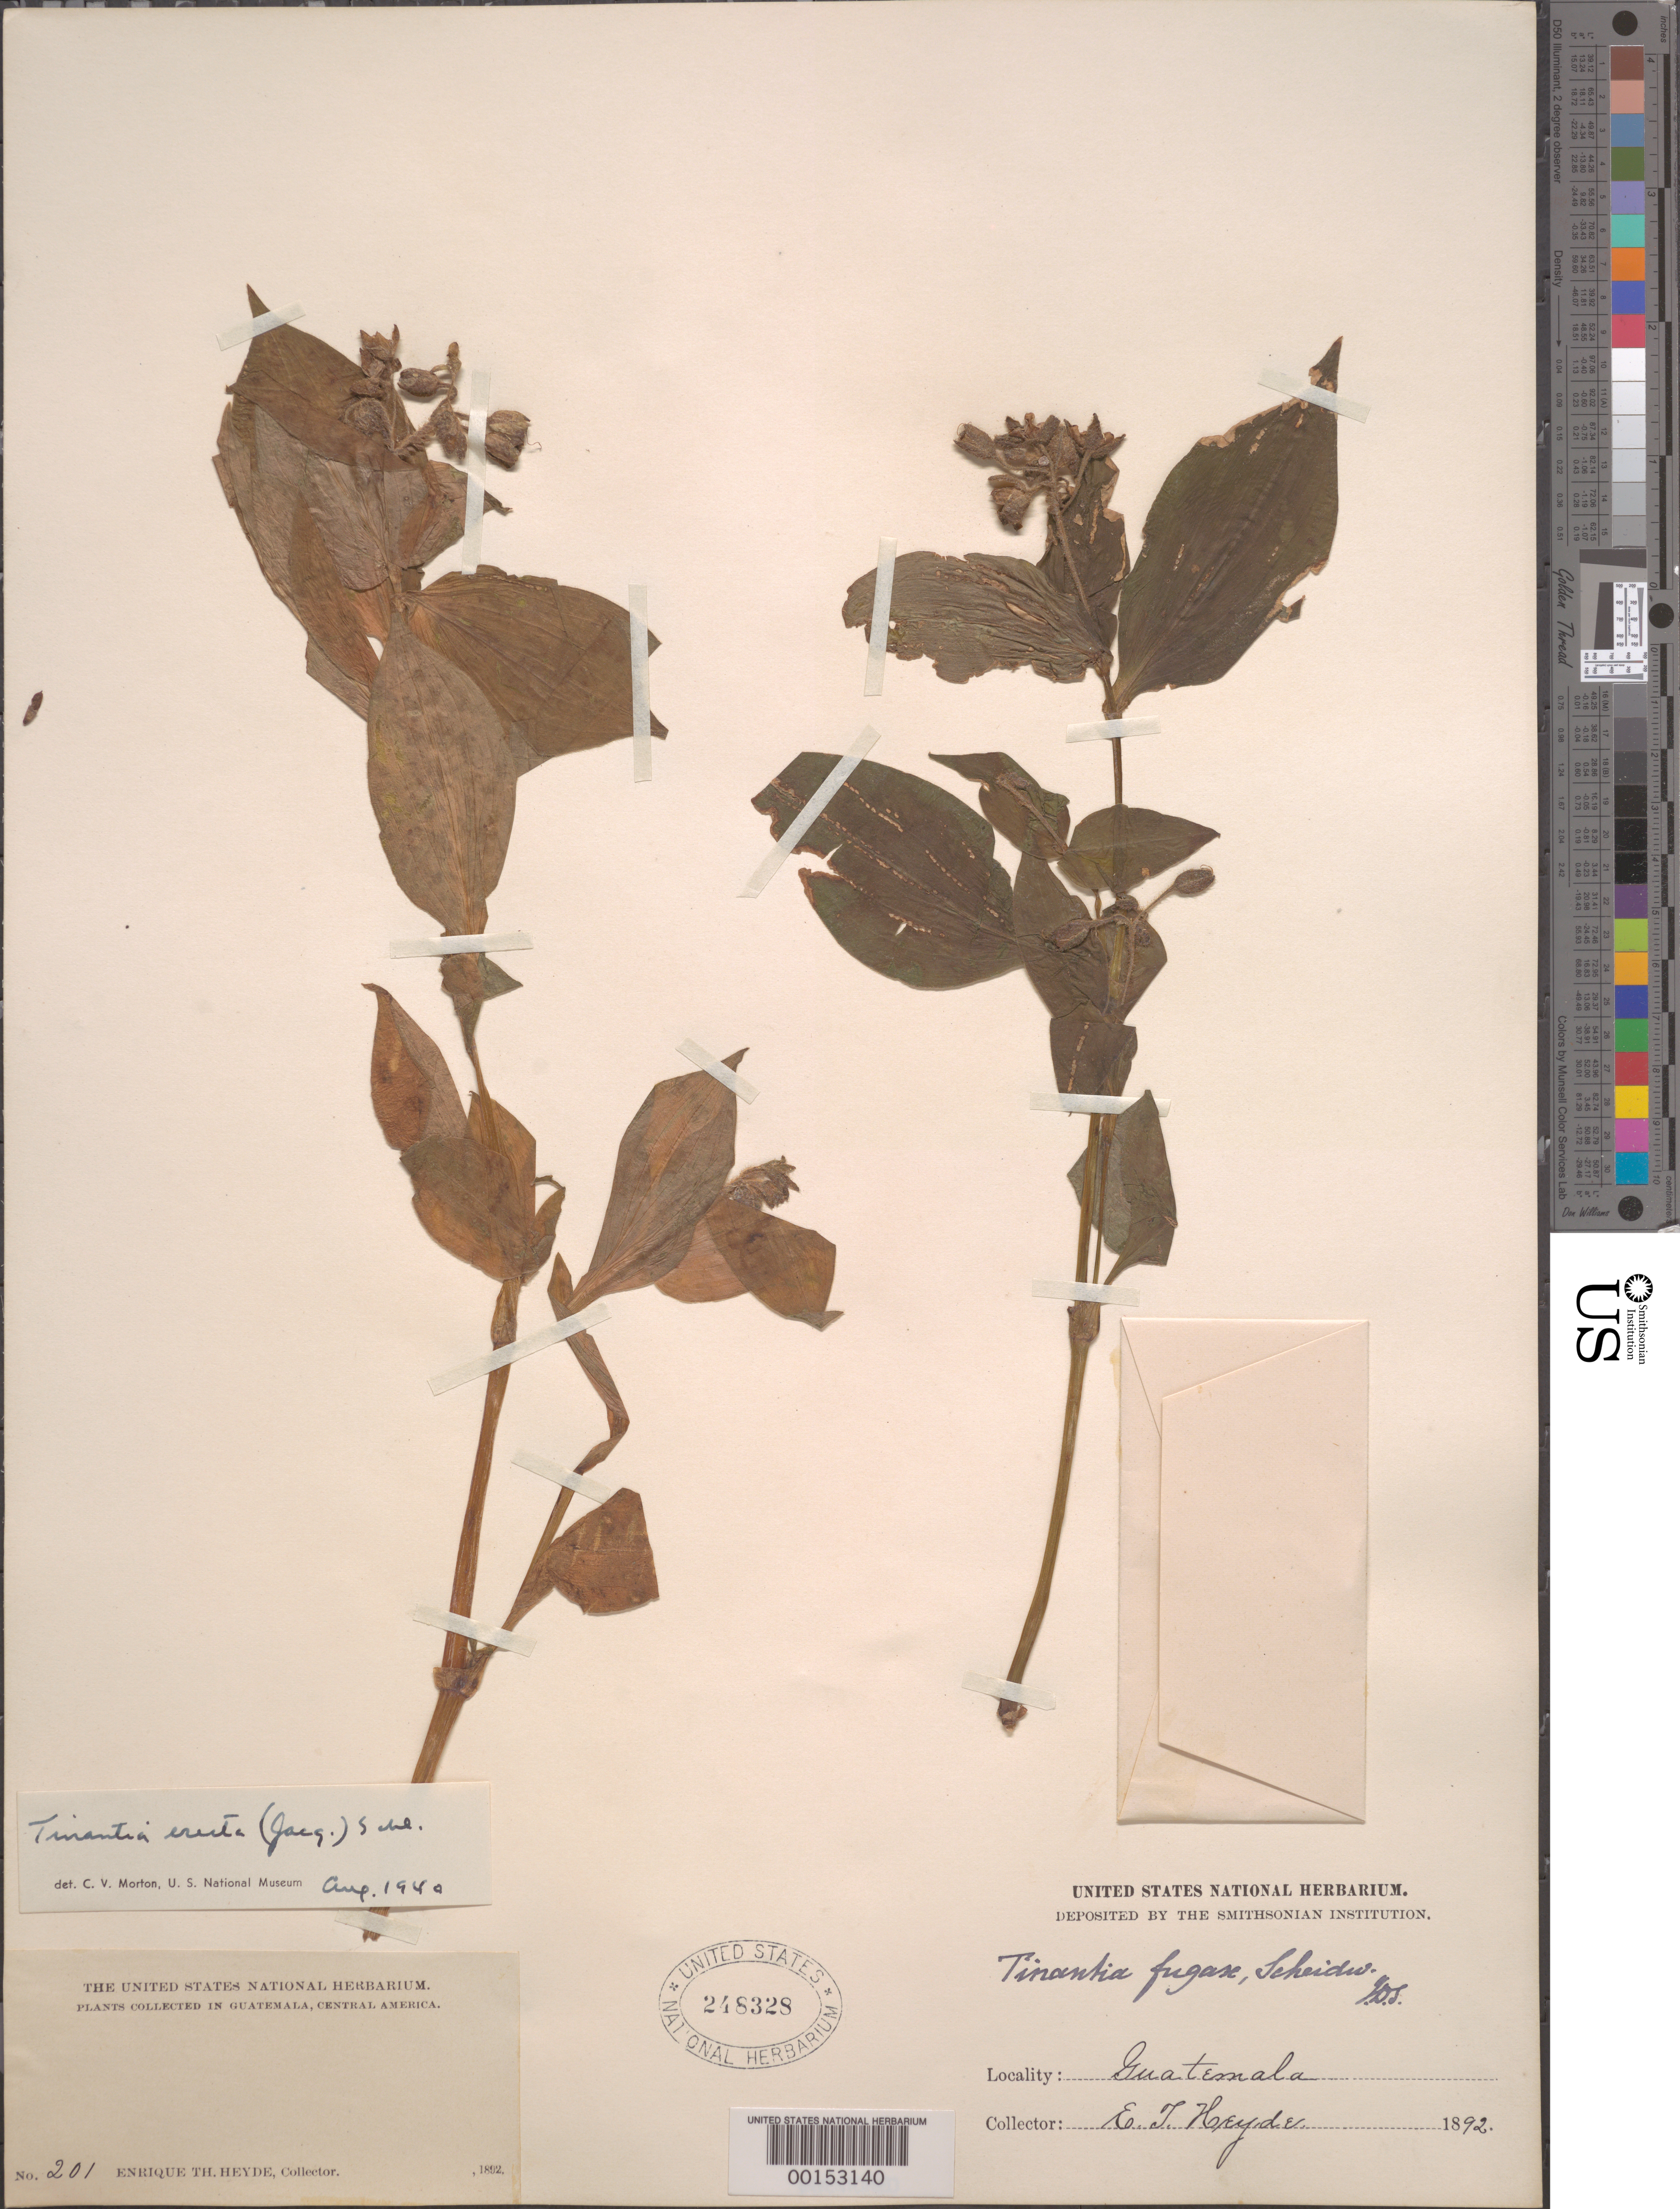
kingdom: Plantae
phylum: Tracheophyta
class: Liliopsida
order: Commelinales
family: Commelinaceae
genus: Tinantia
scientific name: Tinantia erecta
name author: (Jacq.) Fenzl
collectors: E. T. Heyde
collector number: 201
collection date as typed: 1892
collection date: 1892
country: Guatemala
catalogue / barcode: US 248328